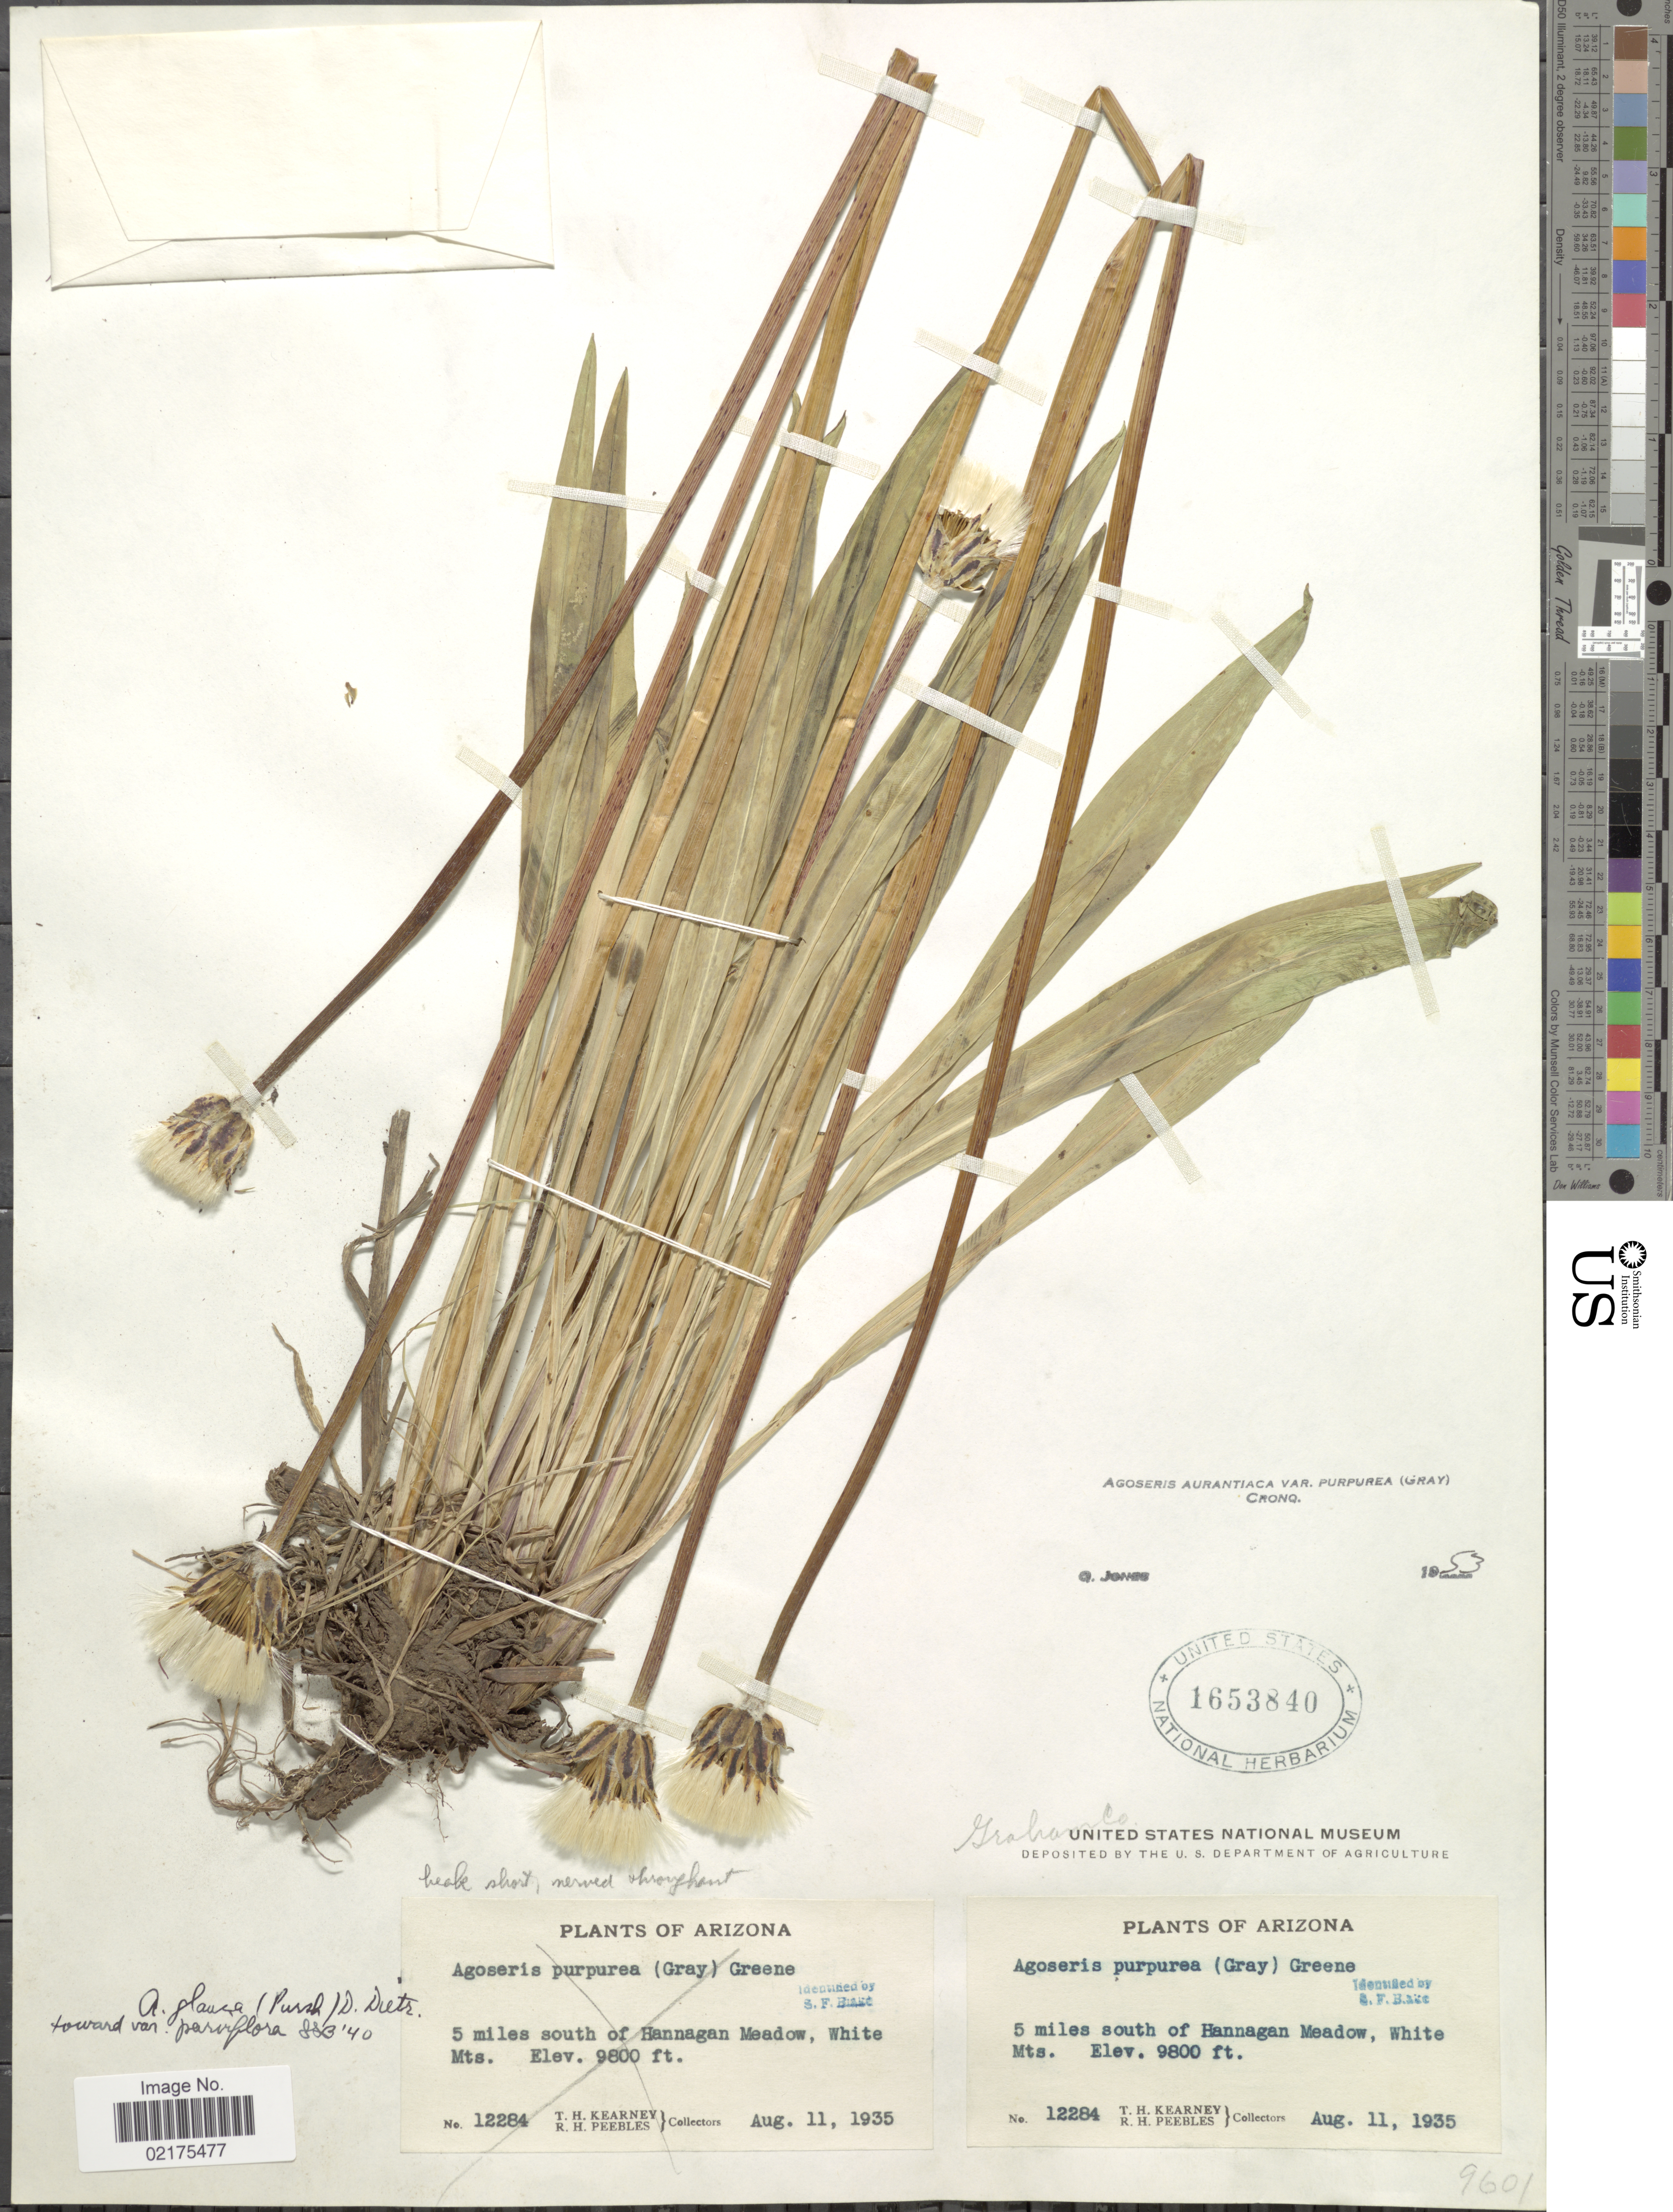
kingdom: Plantae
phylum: Tracheophyta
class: Magnoliopsida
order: Asterales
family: Asteraceae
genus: Agoseris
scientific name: Agoseris aurantiaca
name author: (Hook.) Greene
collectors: T. H. Kearney & R. H. Peebles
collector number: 12284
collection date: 1935-08-11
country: United States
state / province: Arizona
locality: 5 miles south of Hannagan Meadow, White Mts.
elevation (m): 2987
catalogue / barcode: US 1653840